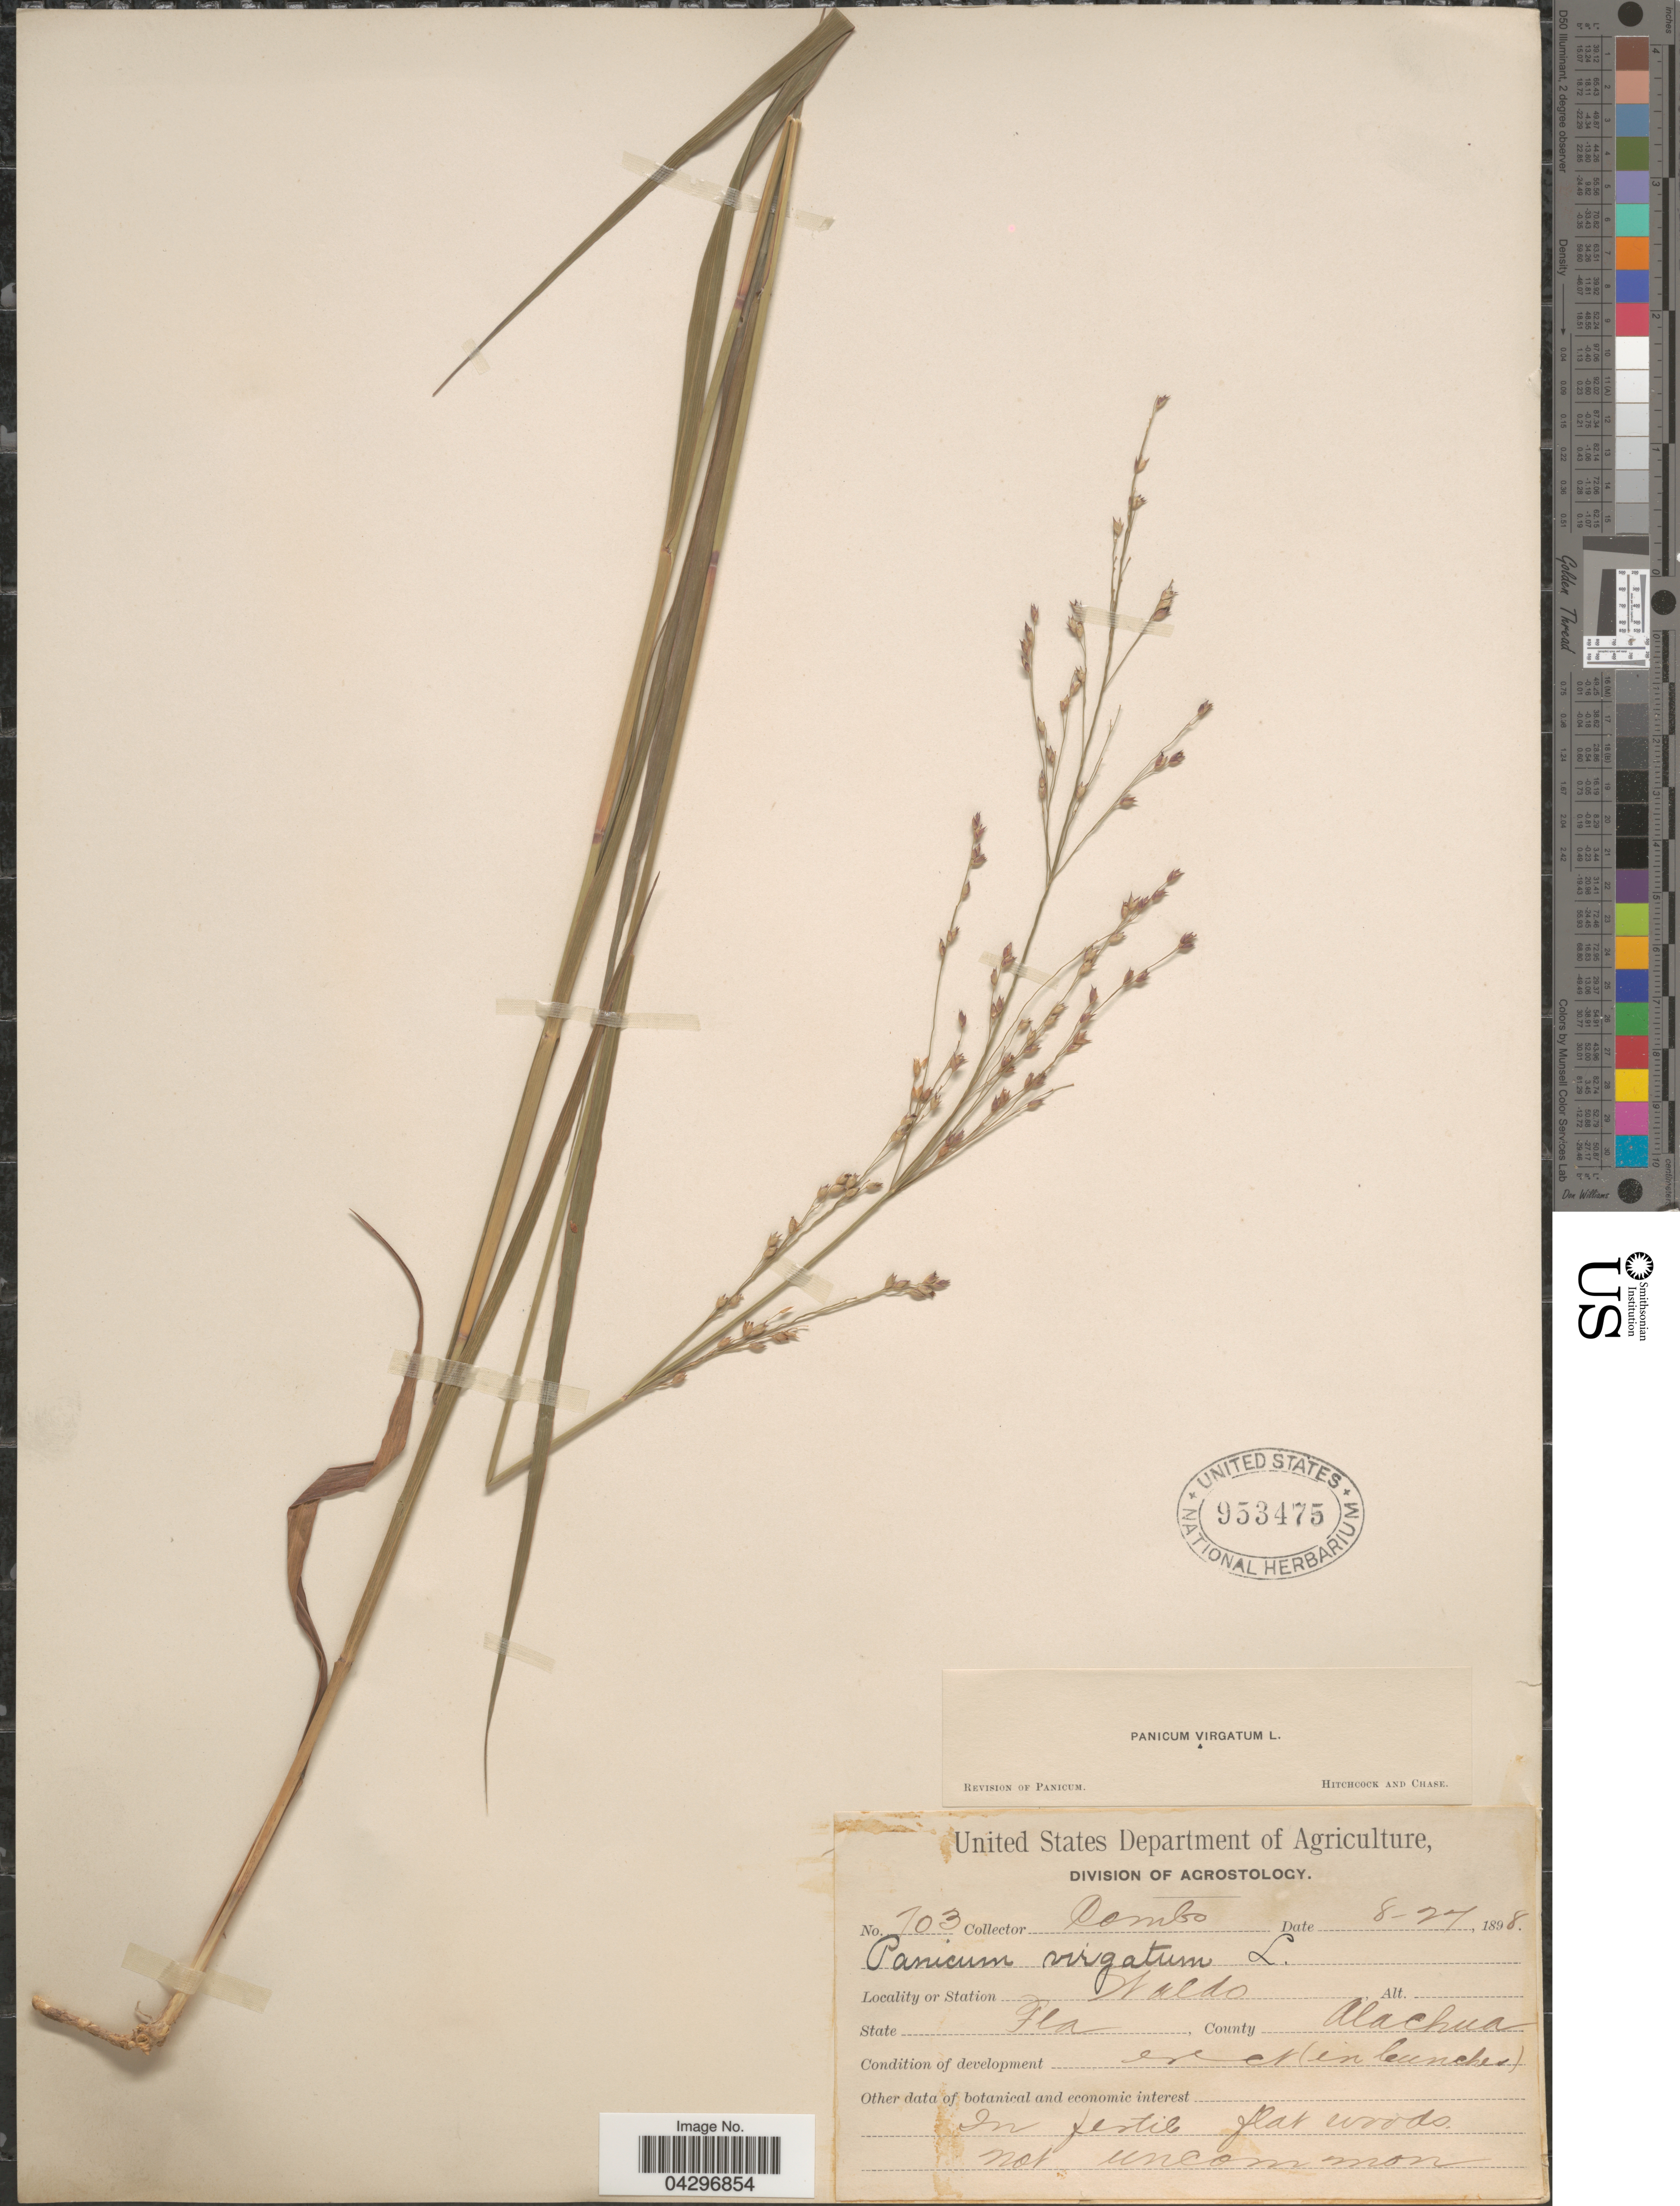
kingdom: Plantae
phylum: Tracheophyta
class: Liliopsida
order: Poales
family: Poaceae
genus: Panicum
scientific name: Panicum virgatum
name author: L.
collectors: -. Combs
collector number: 703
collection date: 1898-08-27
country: United States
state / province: Florida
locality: Waldo. County Alachua.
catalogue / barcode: US 953475